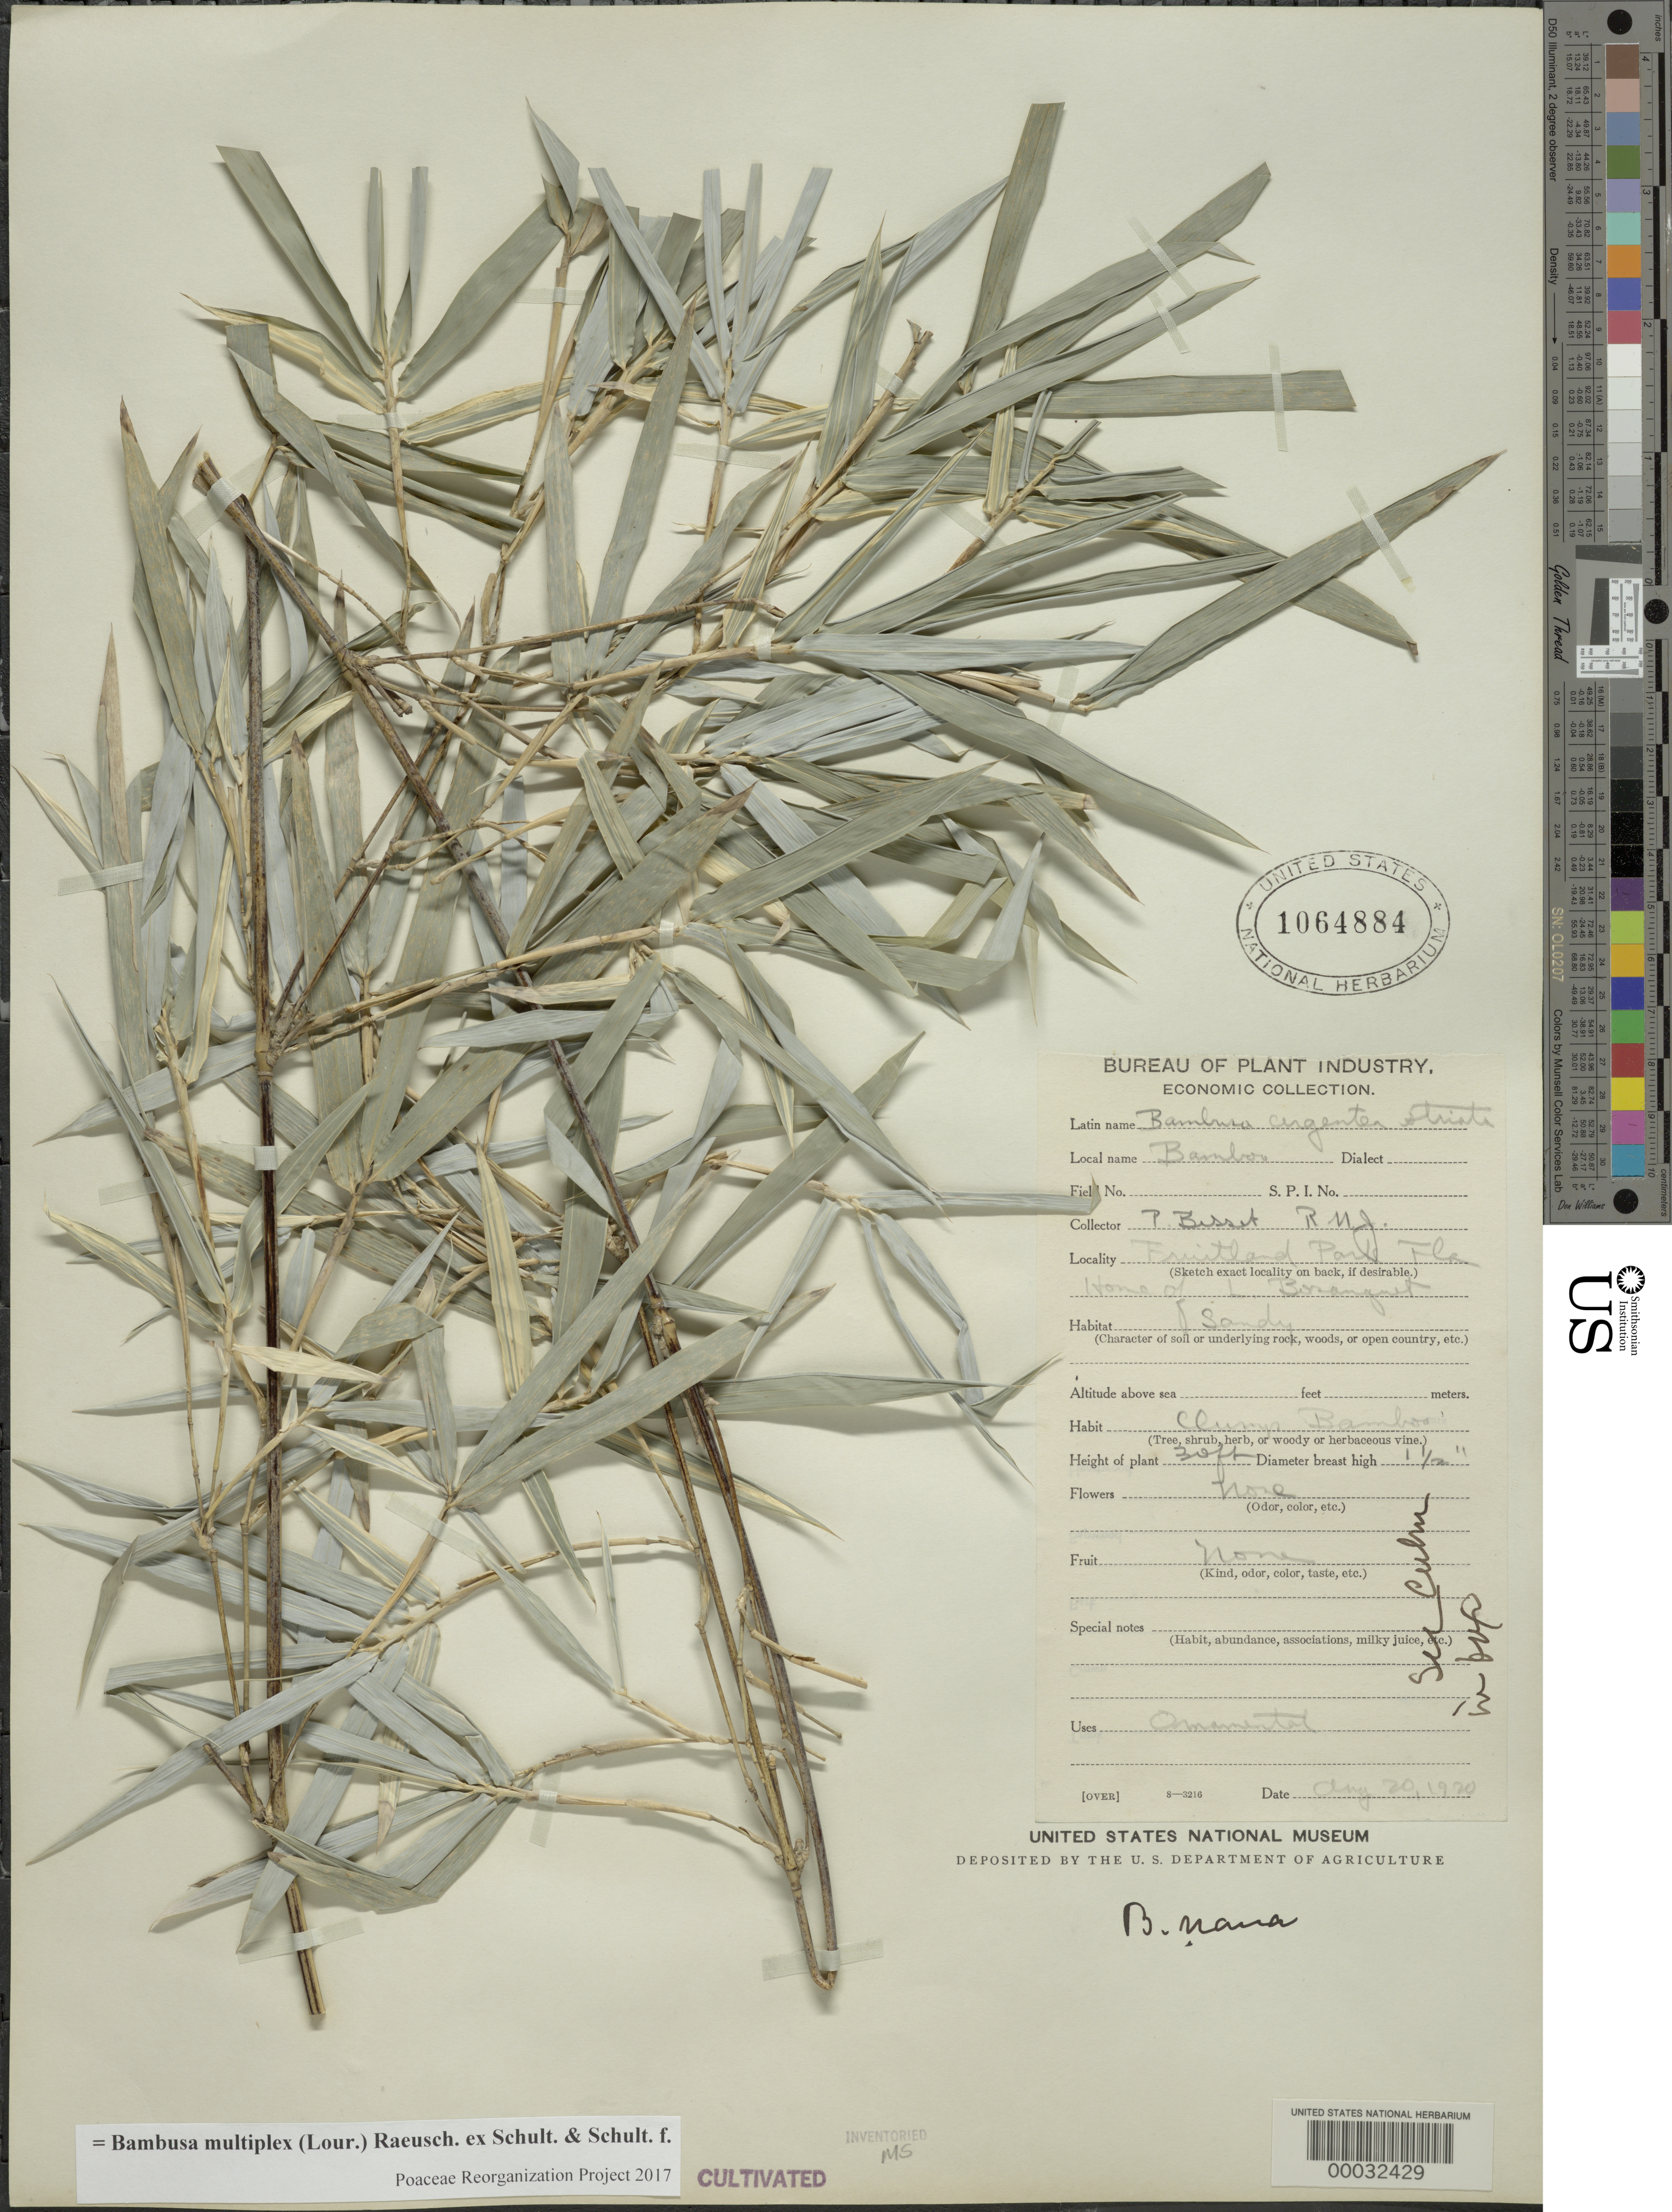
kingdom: Plantae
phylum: Tracheophyta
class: Liliopsida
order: Poales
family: Poaceae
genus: Bambusa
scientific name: Bambusa multiplex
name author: (Lour.) Raeusch. ex Schult. & Schult. f.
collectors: P. Bisset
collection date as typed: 20 Aug 1920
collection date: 1920-08-20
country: United States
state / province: Florida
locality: Fruitland Park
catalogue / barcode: US 1064884